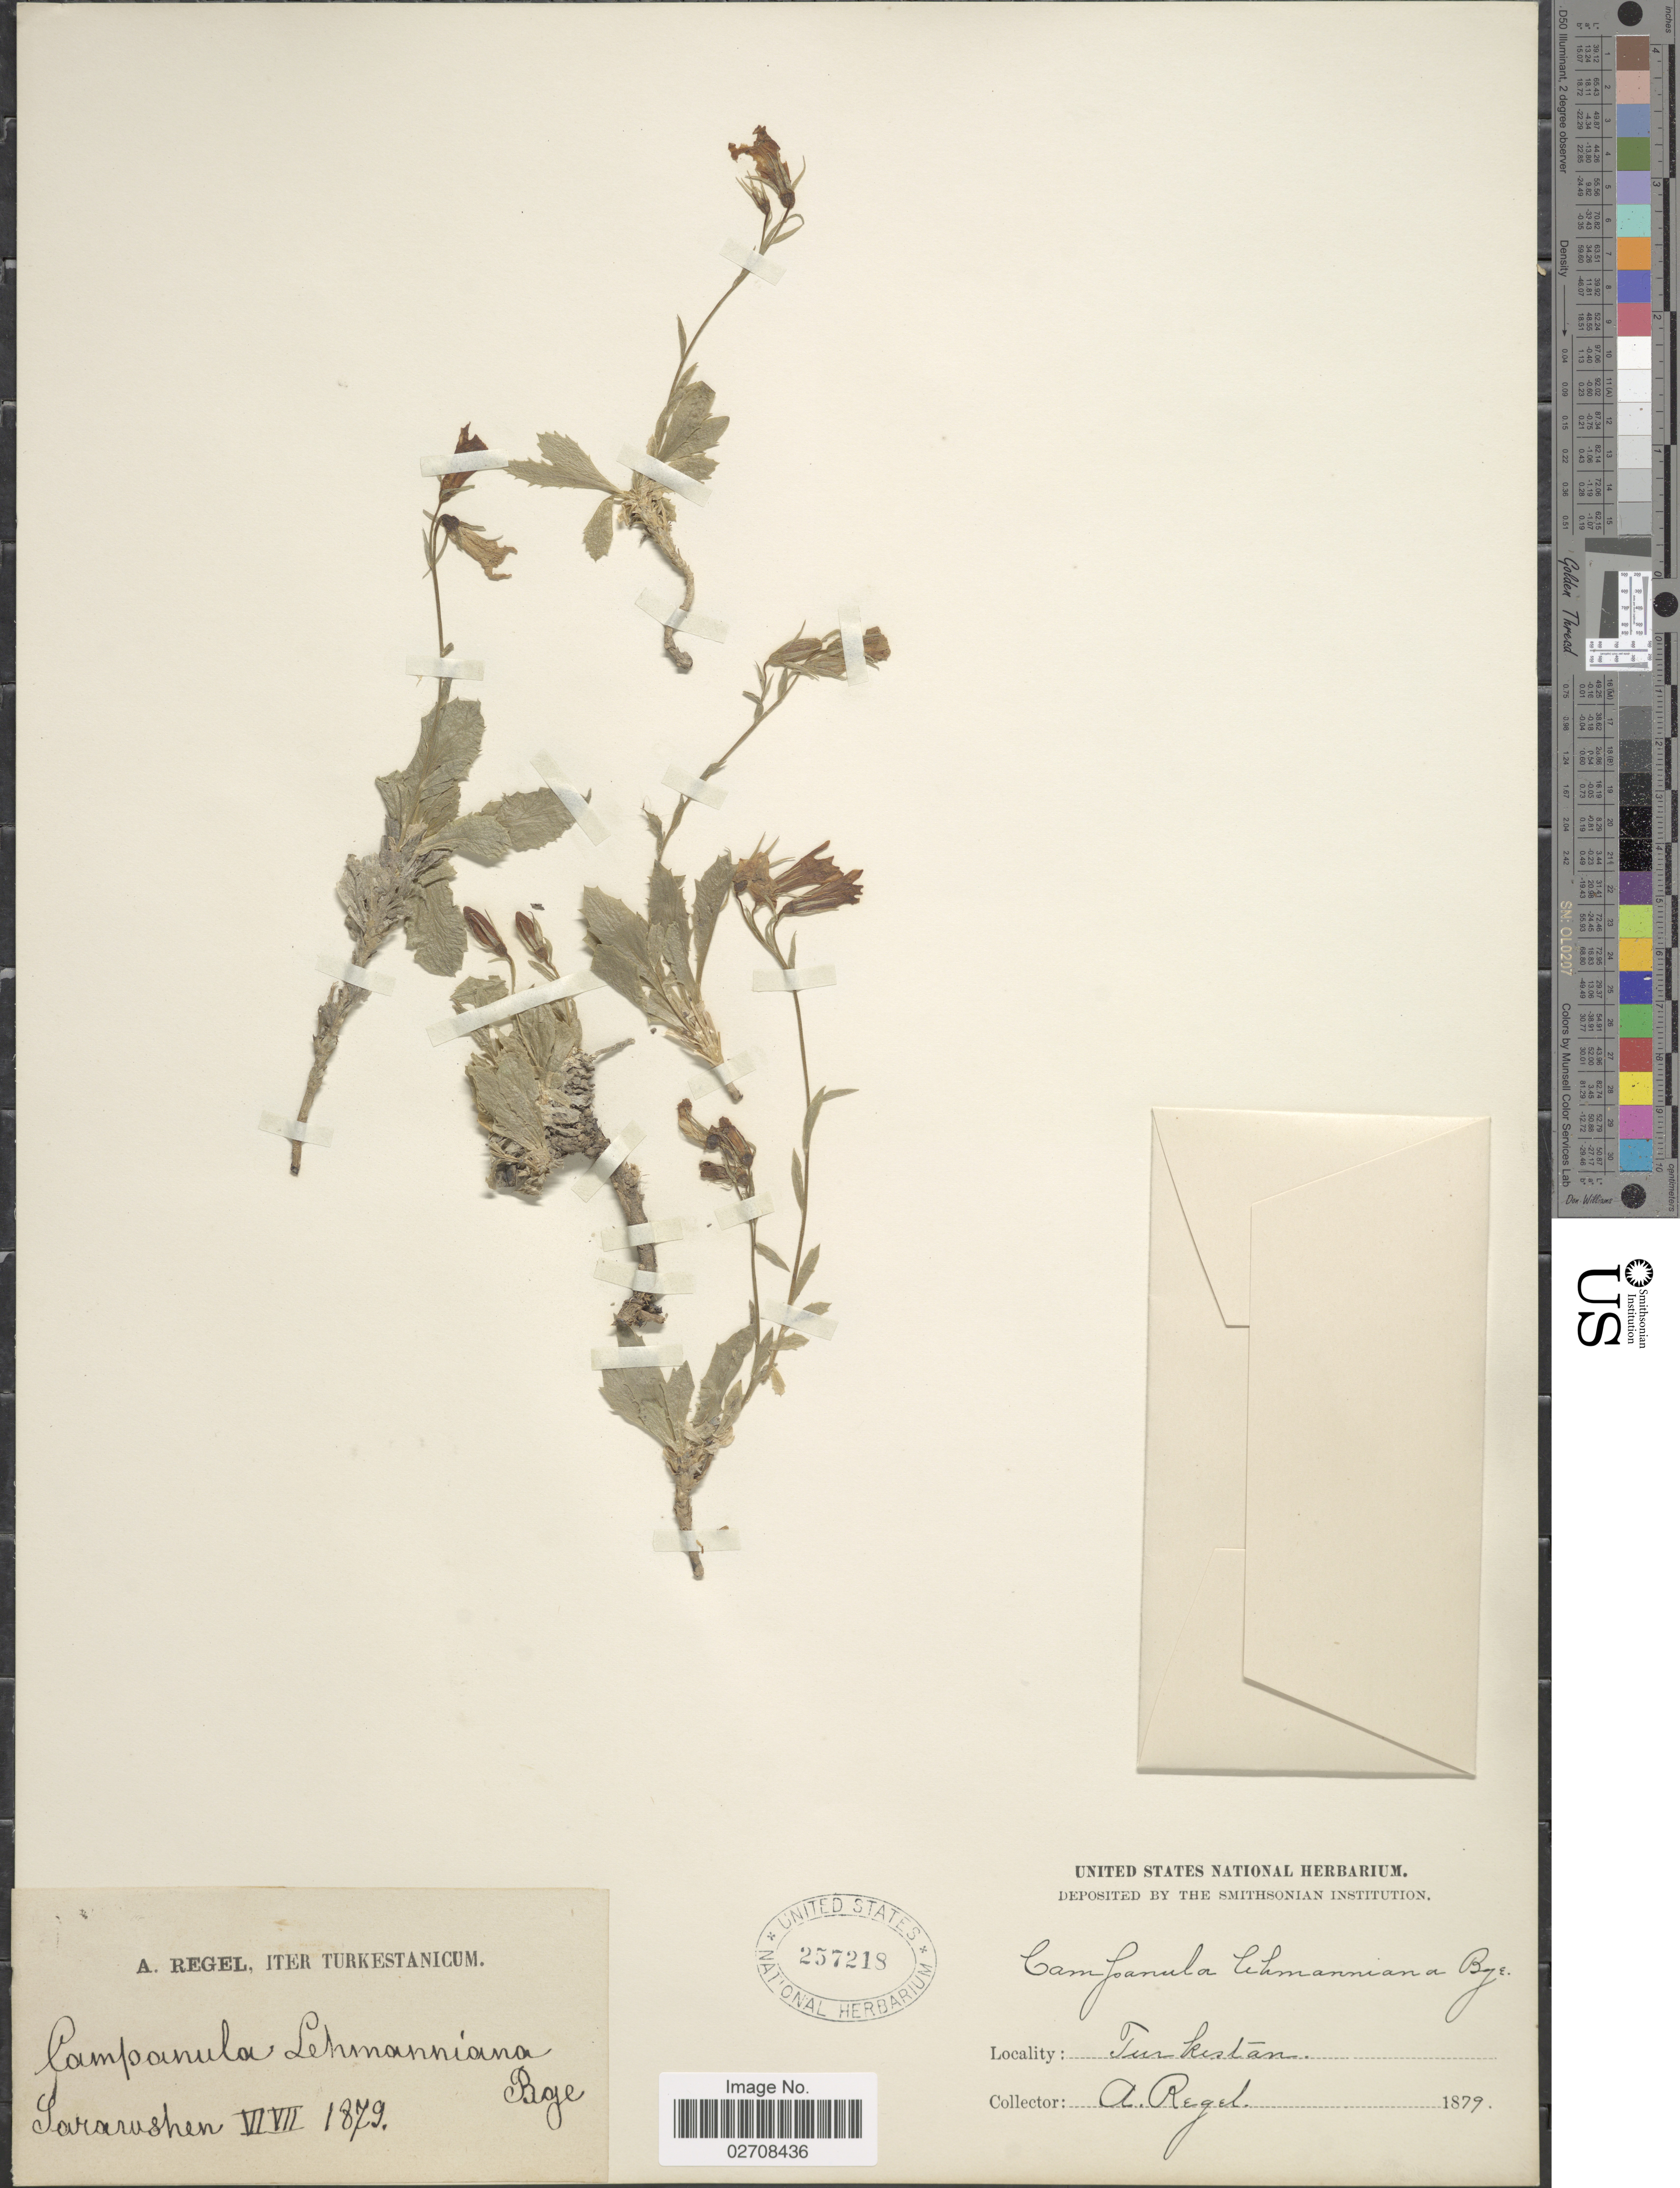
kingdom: Plantae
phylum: Tracheophyta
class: Magnoliopsida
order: Asterales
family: Campanulaceae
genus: Campanula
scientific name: Campanula lehmanniana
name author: De Bunge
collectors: A. Regel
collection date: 1879-06/1879-07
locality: Turkestan. Sararushen.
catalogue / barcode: US 257218